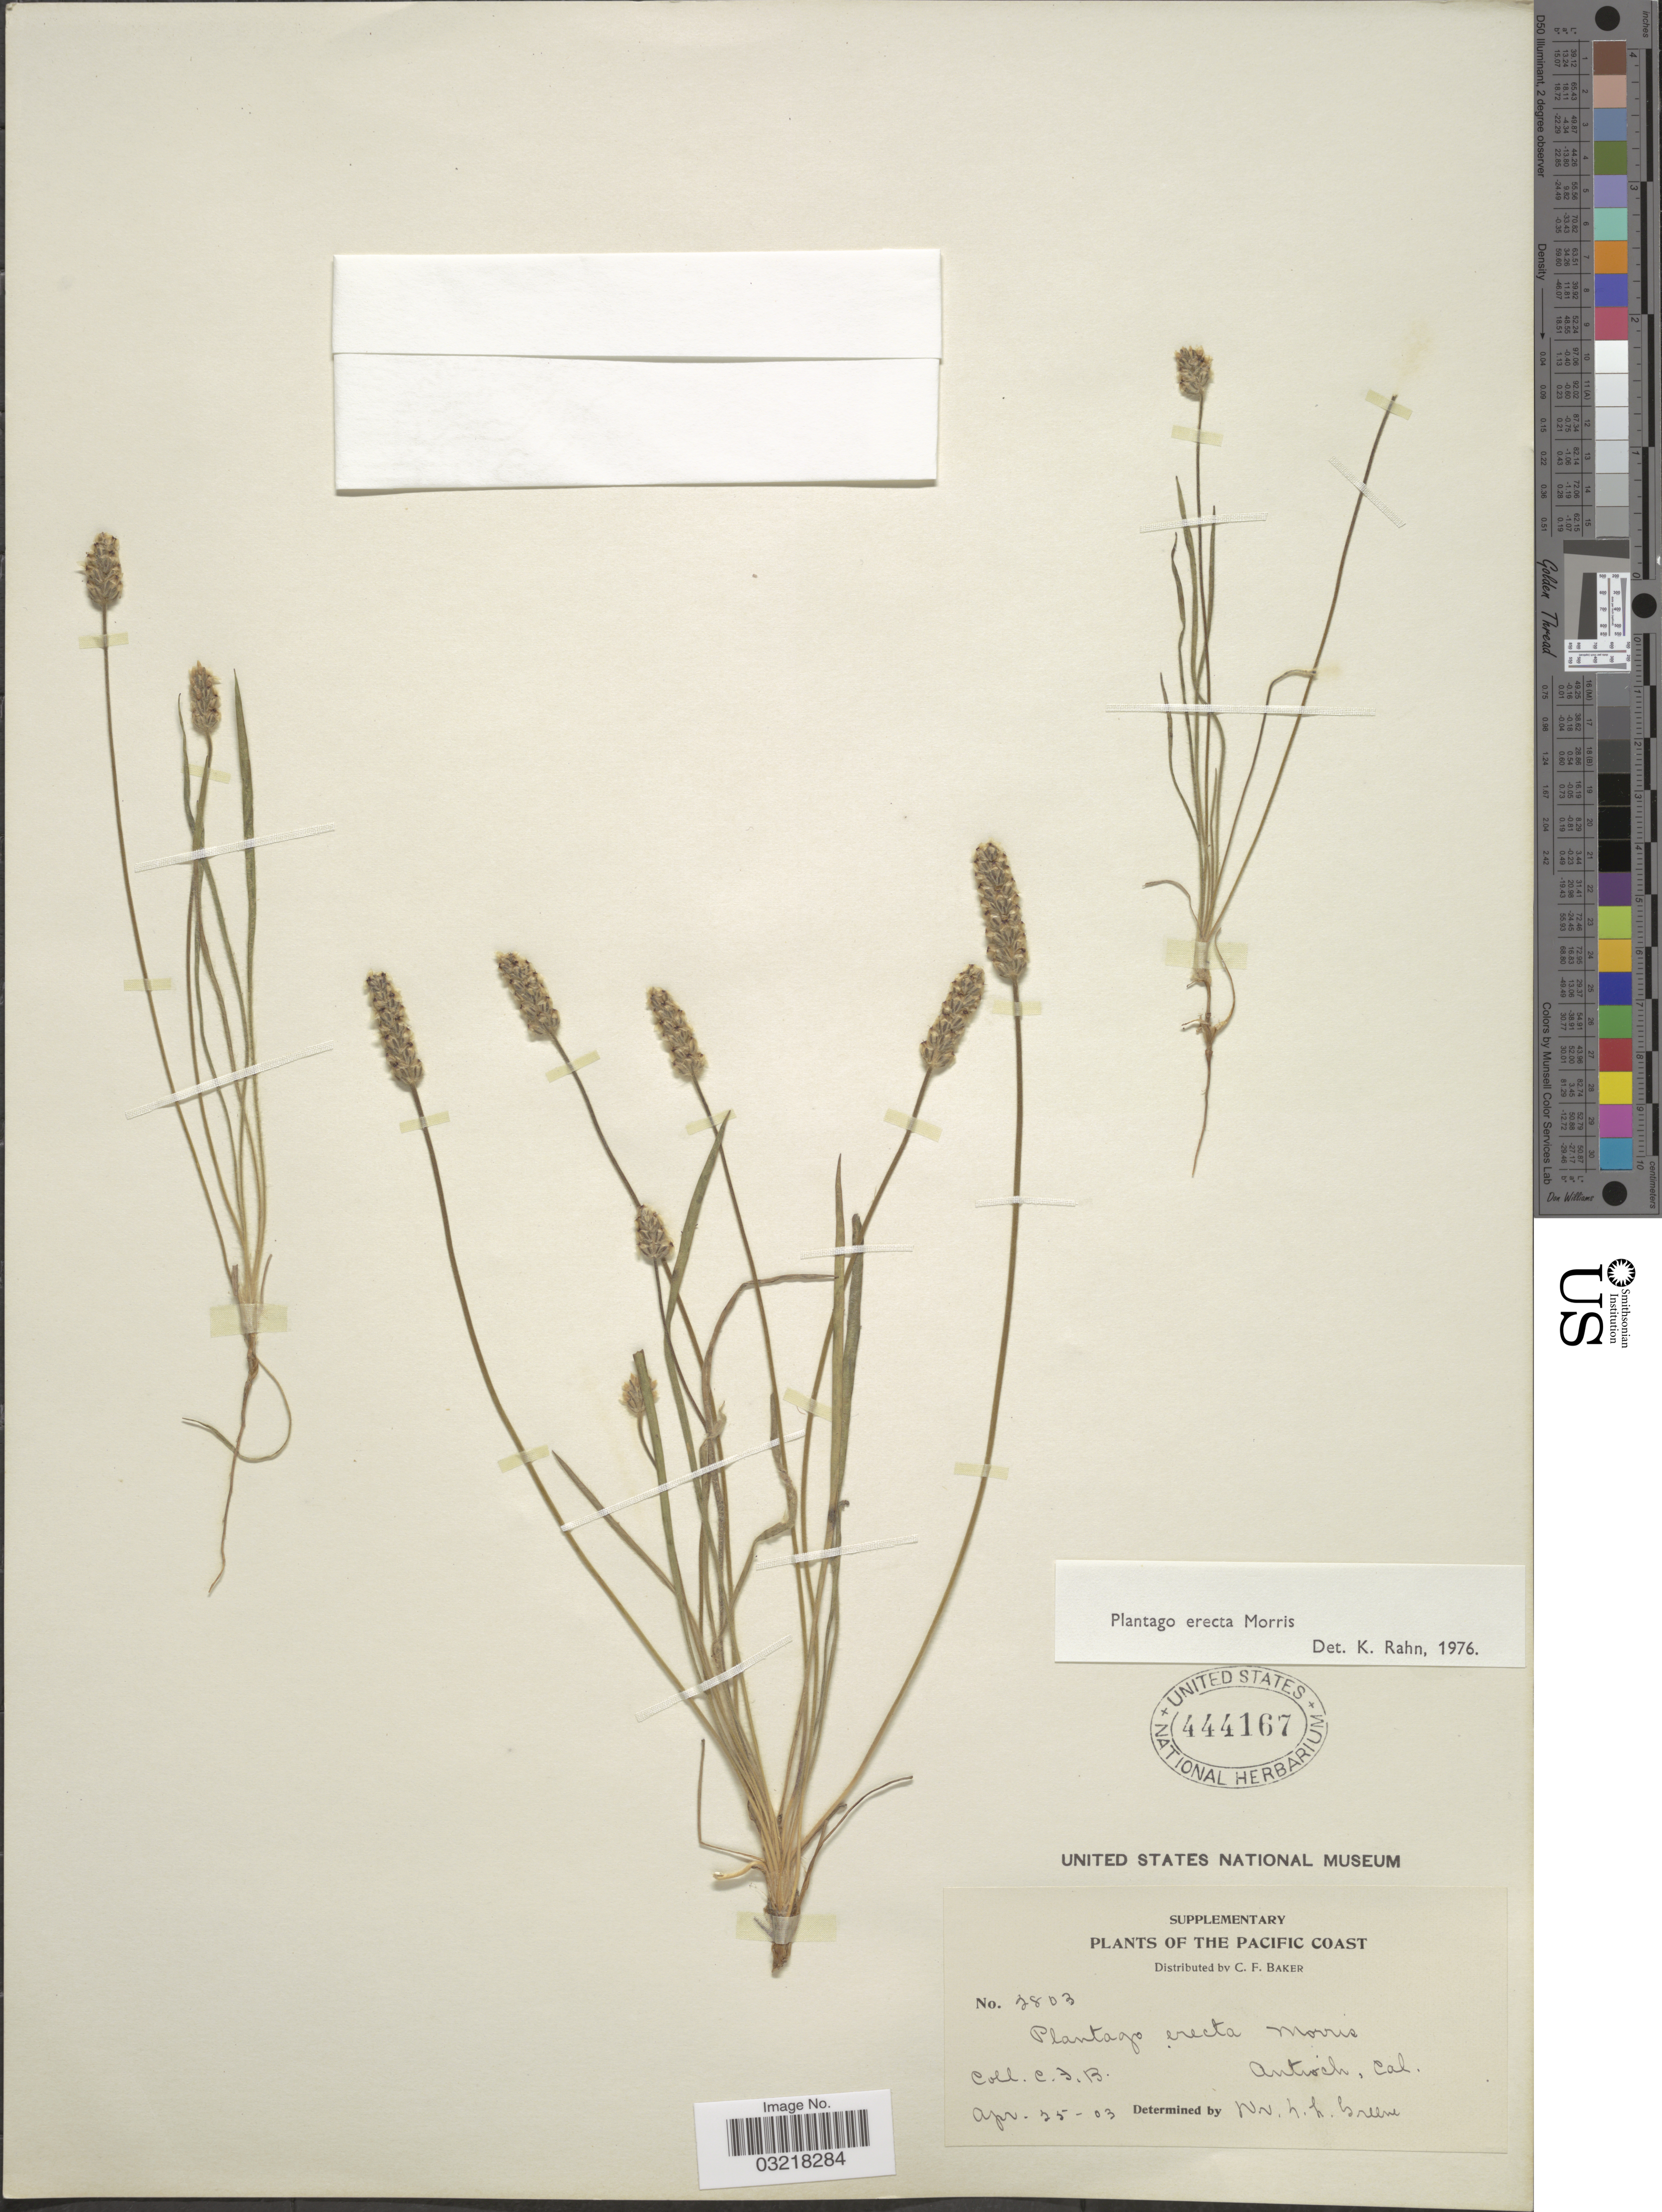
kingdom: Plantae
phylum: Tracheophyta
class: Magnoliopsida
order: Lamiales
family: Plantaginaceae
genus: Plantago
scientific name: Plantago erecta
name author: Morris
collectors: C. F. Baker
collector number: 2803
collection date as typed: Transcribed d/m/y: 25/4/3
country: United States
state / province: California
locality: The Pacific Coast. Antioch.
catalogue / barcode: US 444167